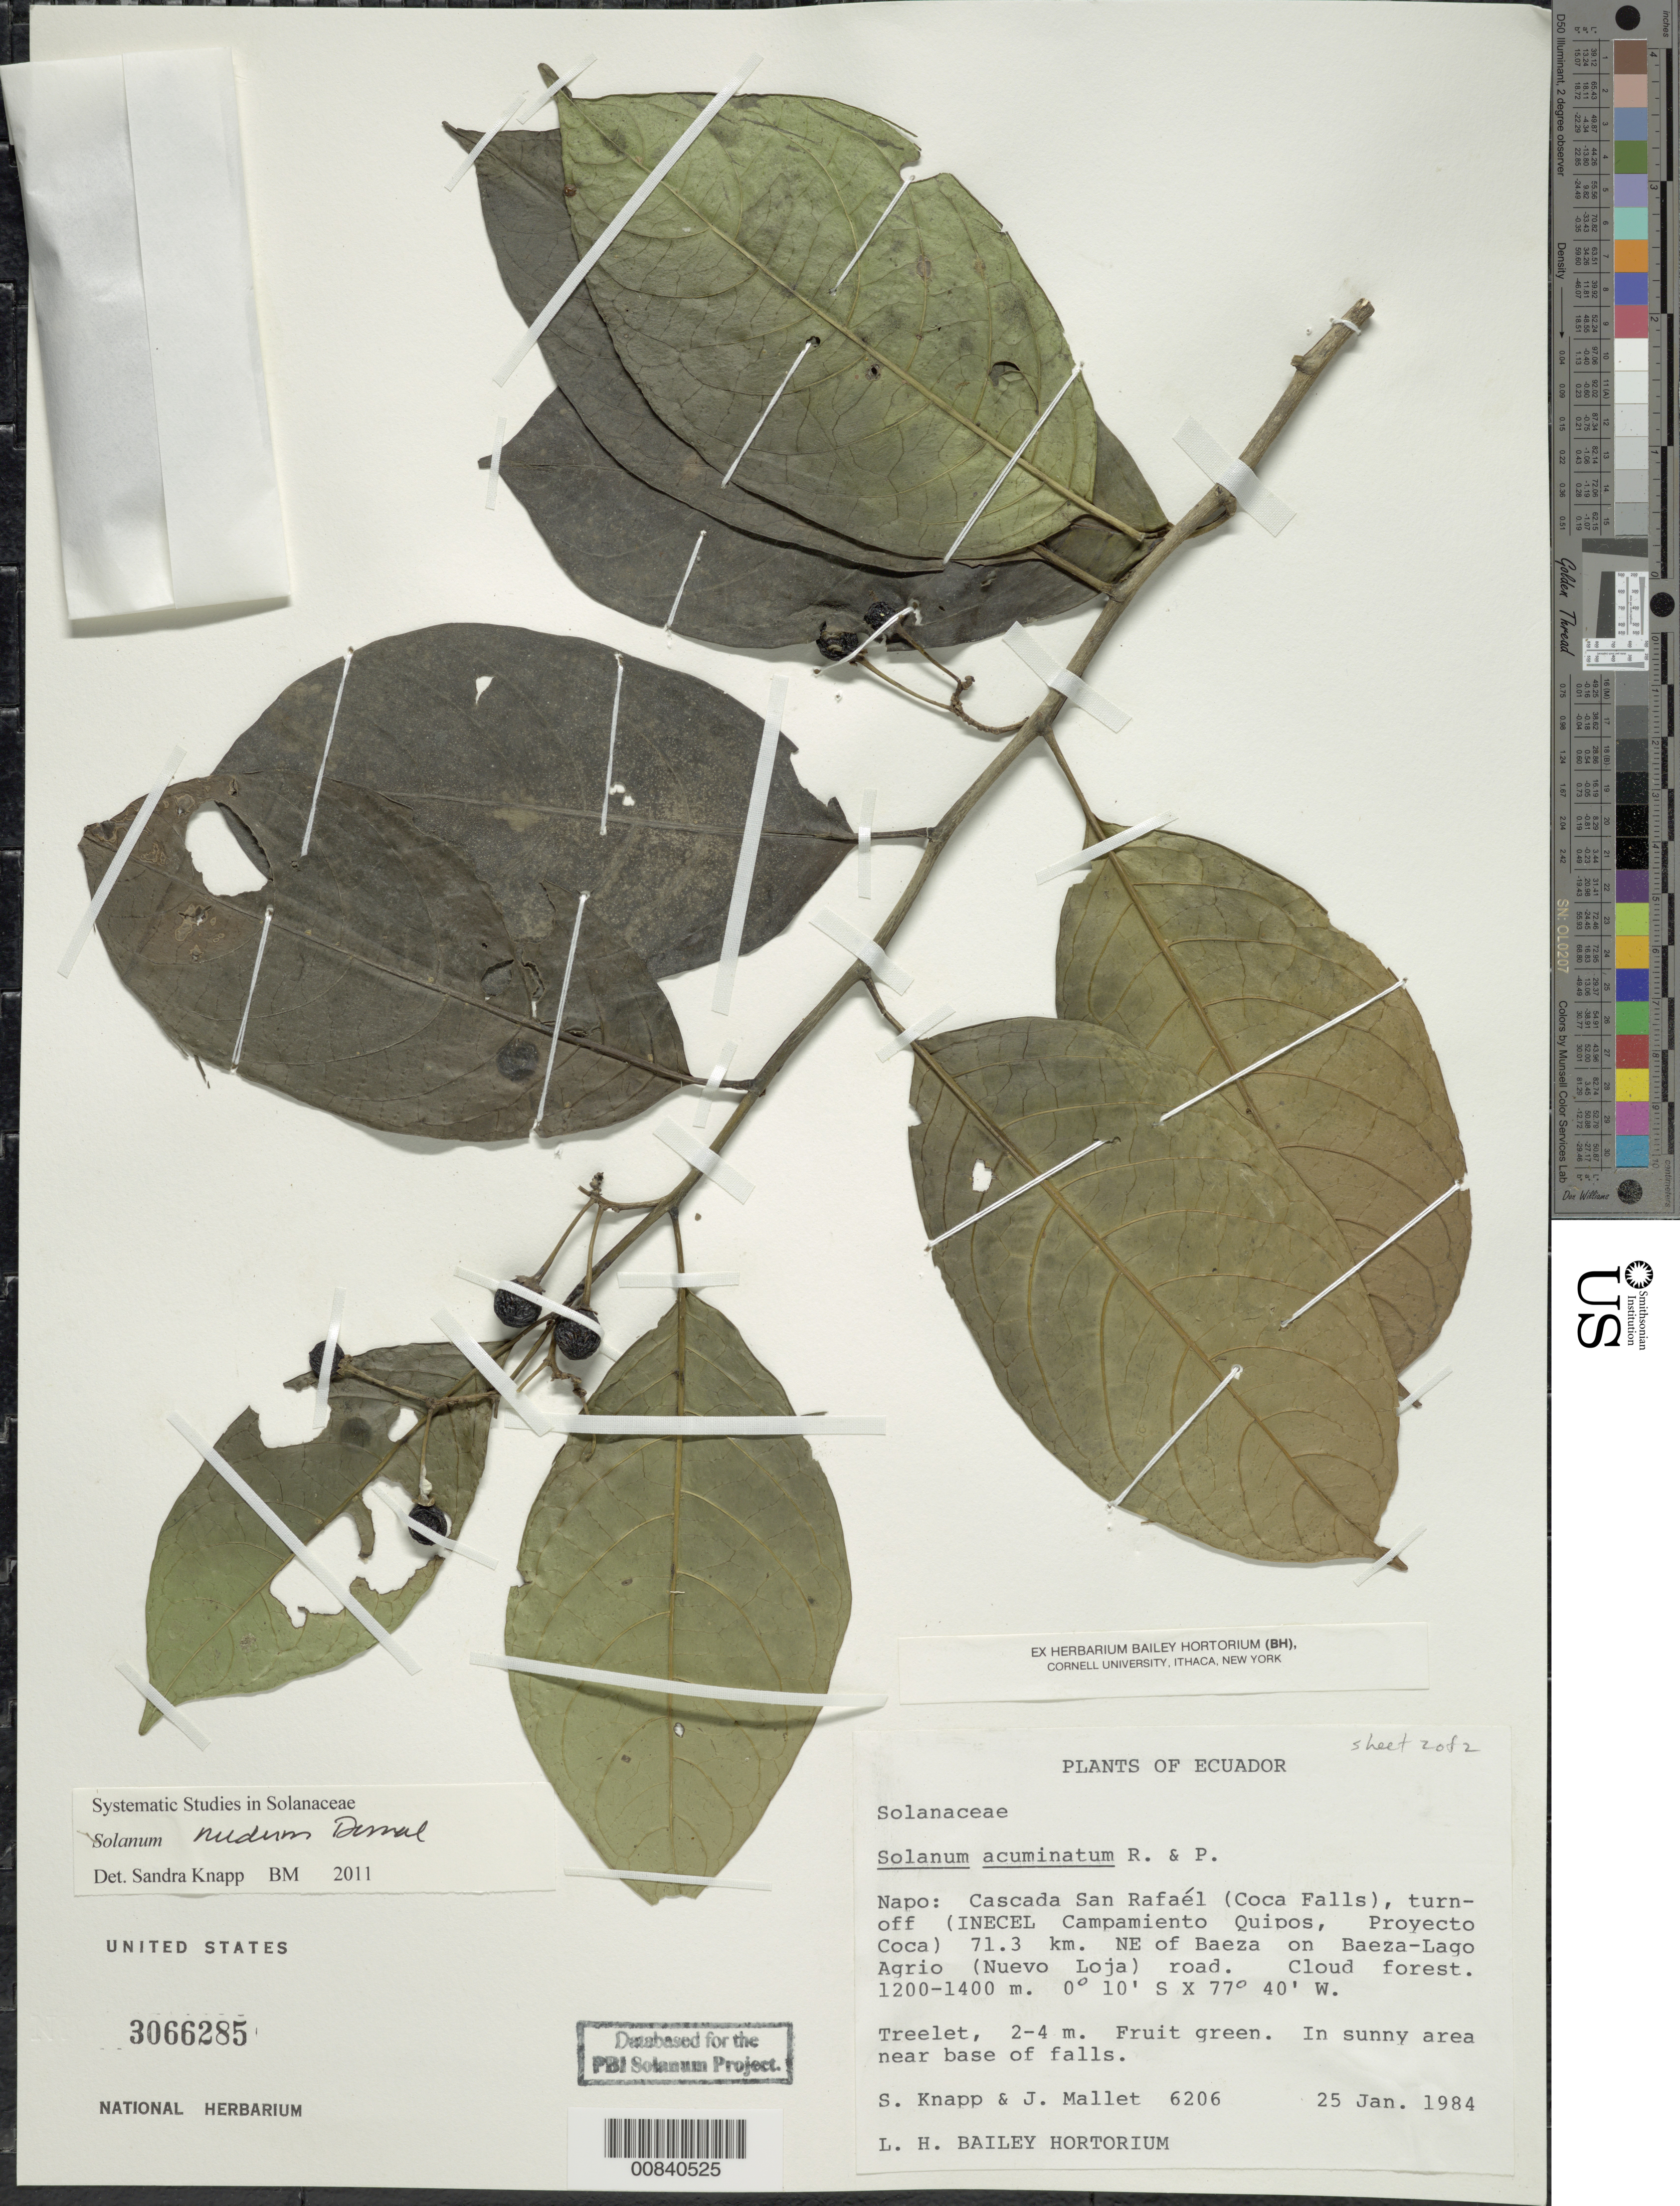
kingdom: Plantae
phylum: Tracheophyta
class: Magnoliopsida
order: Solanales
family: Solanaceae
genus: Solanum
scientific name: Solanum nudum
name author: Dunal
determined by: Knapp, S. D.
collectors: S. Knapp & J. Mallet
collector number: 6206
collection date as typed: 25 Jan 1984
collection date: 1984-01-25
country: Ecuador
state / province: Napo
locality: Cascada San Rafaél (Coca Falls), turn-off (INECEL Campamiento Quipos, Proyecto Coca) 71.3 km. NE of Baeza on Baeza-Lago Agrio (Nuevo Loja) road.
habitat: Cloud forest. In sunny area near base of falls.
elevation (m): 1200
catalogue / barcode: US 3066285